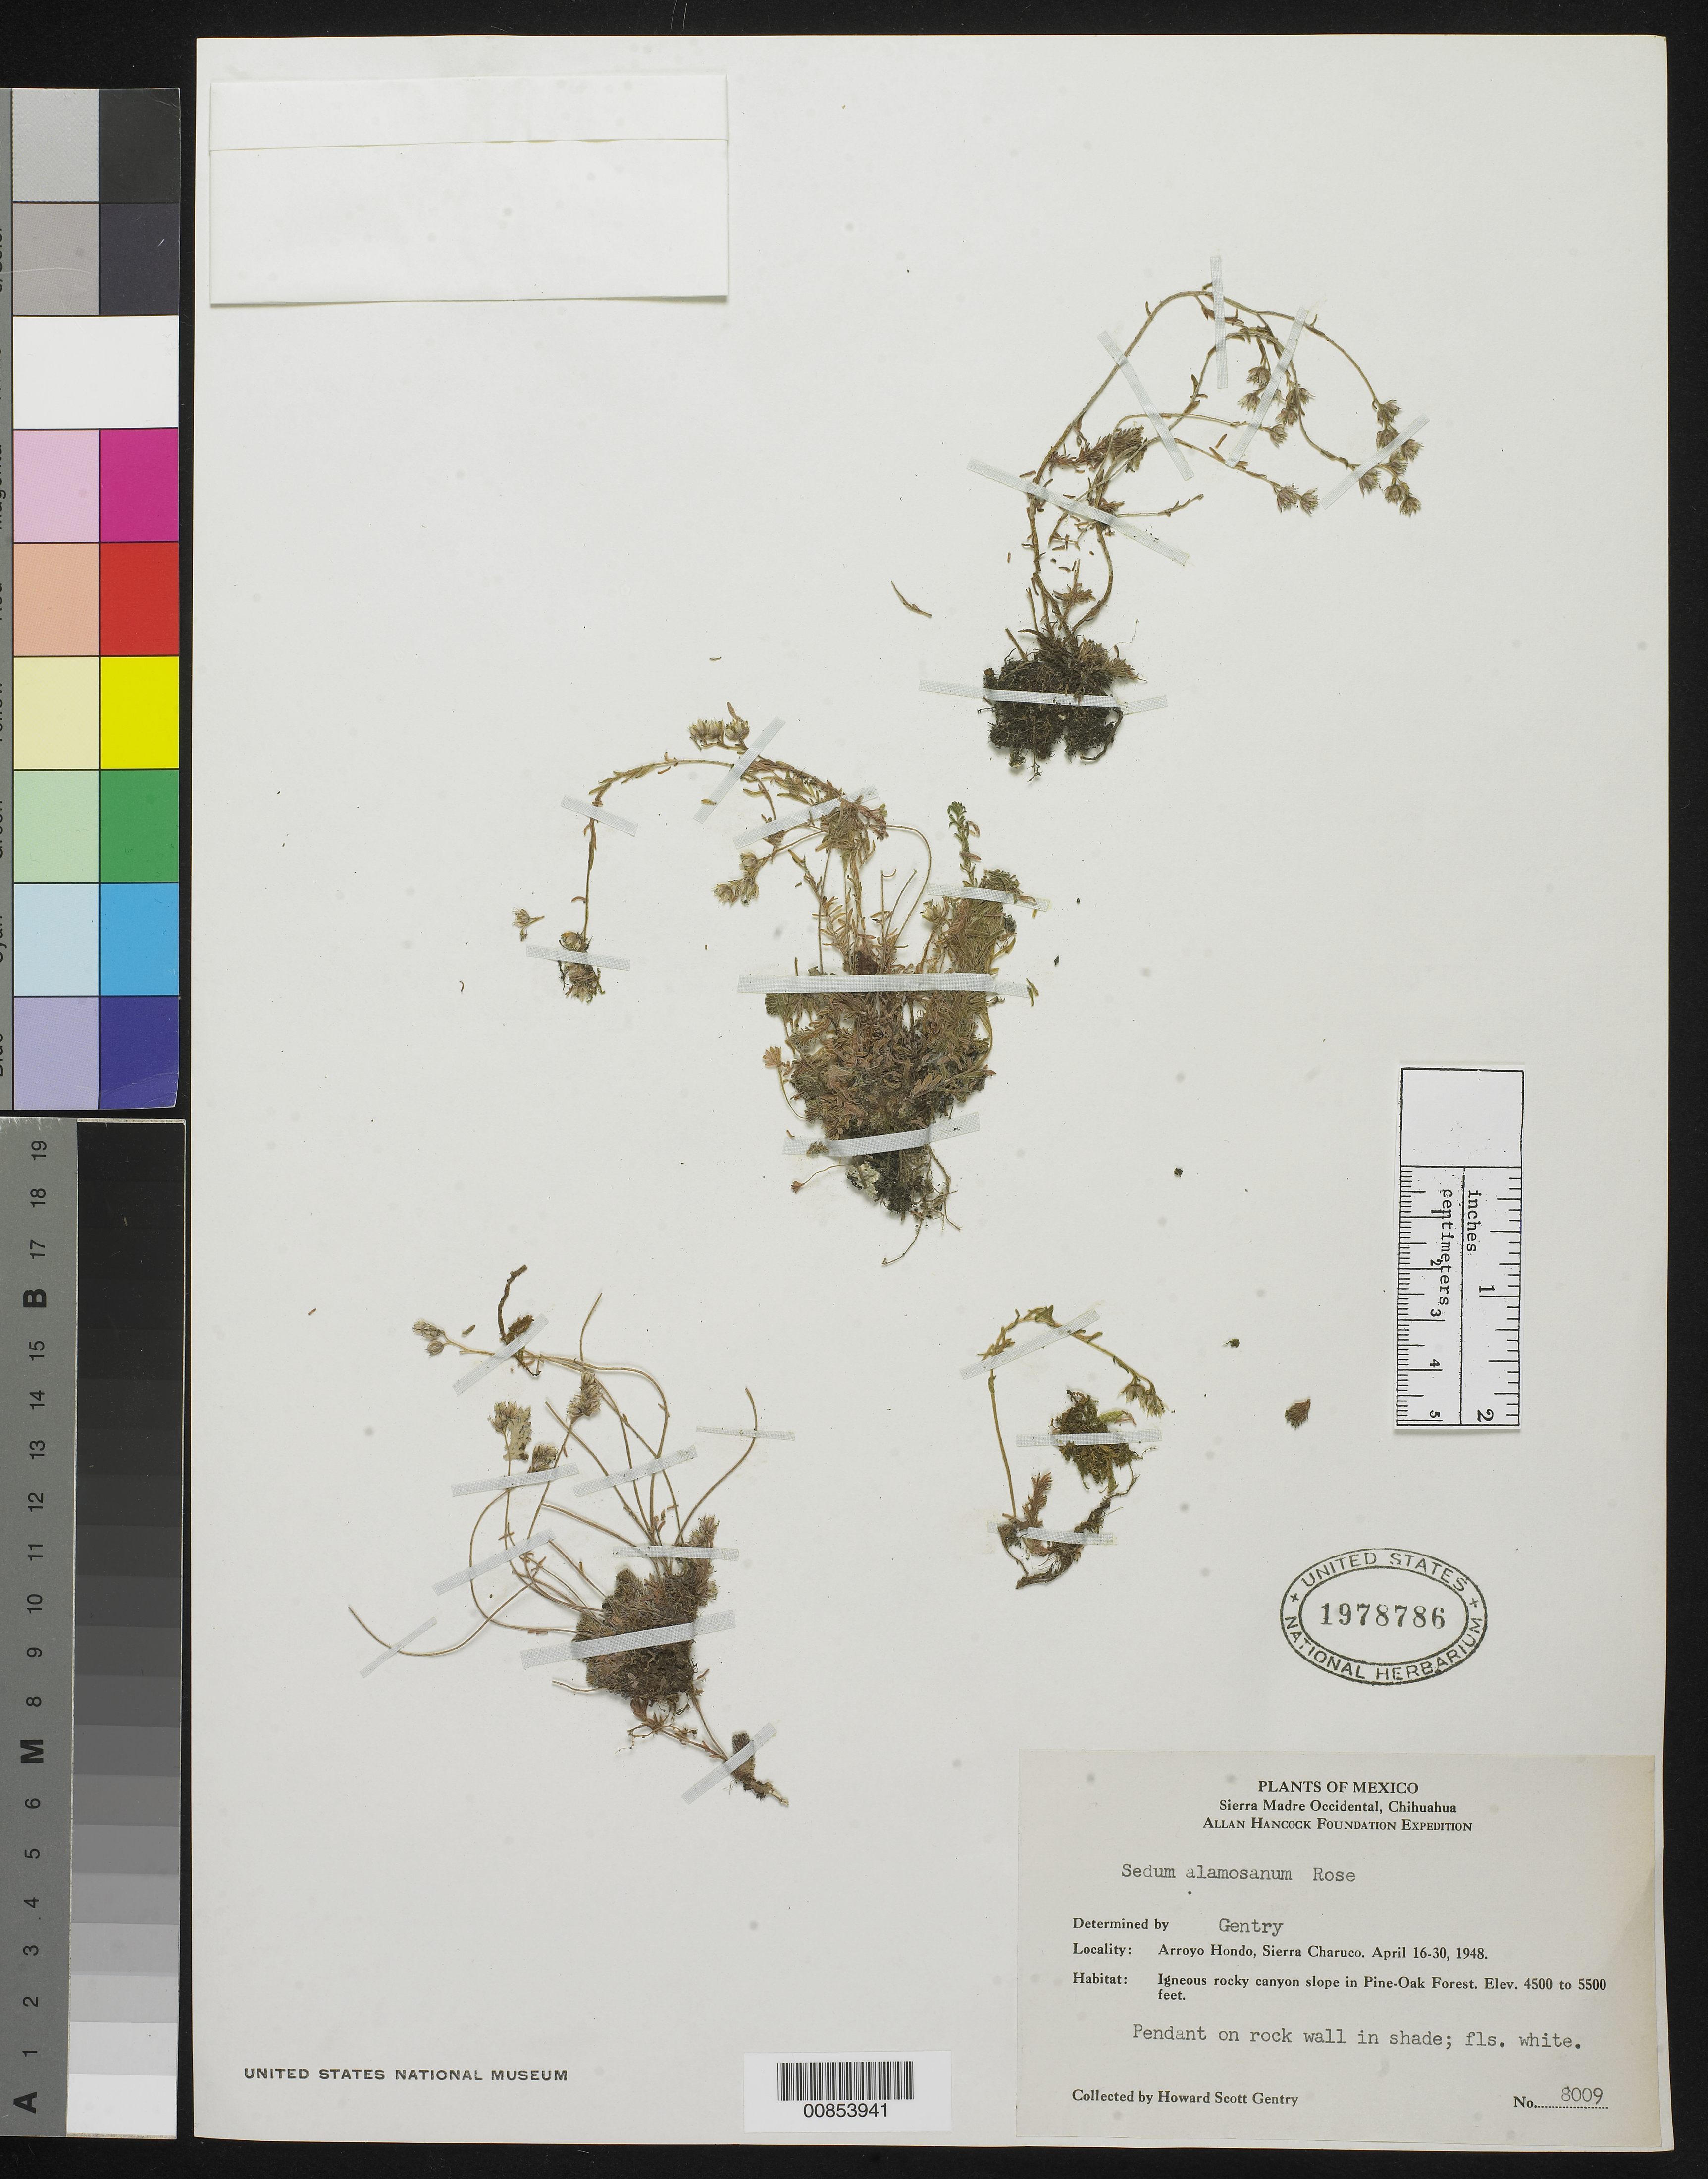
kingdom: Plantae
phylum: Tracheophyta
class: Magnoliopsida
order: Saxifragales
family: Crassulaceae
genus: Sedum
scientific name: Sedum alamosanum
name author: S. Watson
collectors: H. S. Gentry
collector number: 8009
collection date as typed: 16 Apr 1948 to 30 Apr 1948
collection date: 1948-04-16/1948-04-30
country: Mexico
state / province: Chihuahua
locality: Arroyo Hondo, Sierra Charuco.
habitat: Pendant on rock wall in shade. Igneous rocky canyon slope in Pine-Oak forest.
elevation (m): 1372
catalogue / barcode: US 1978786